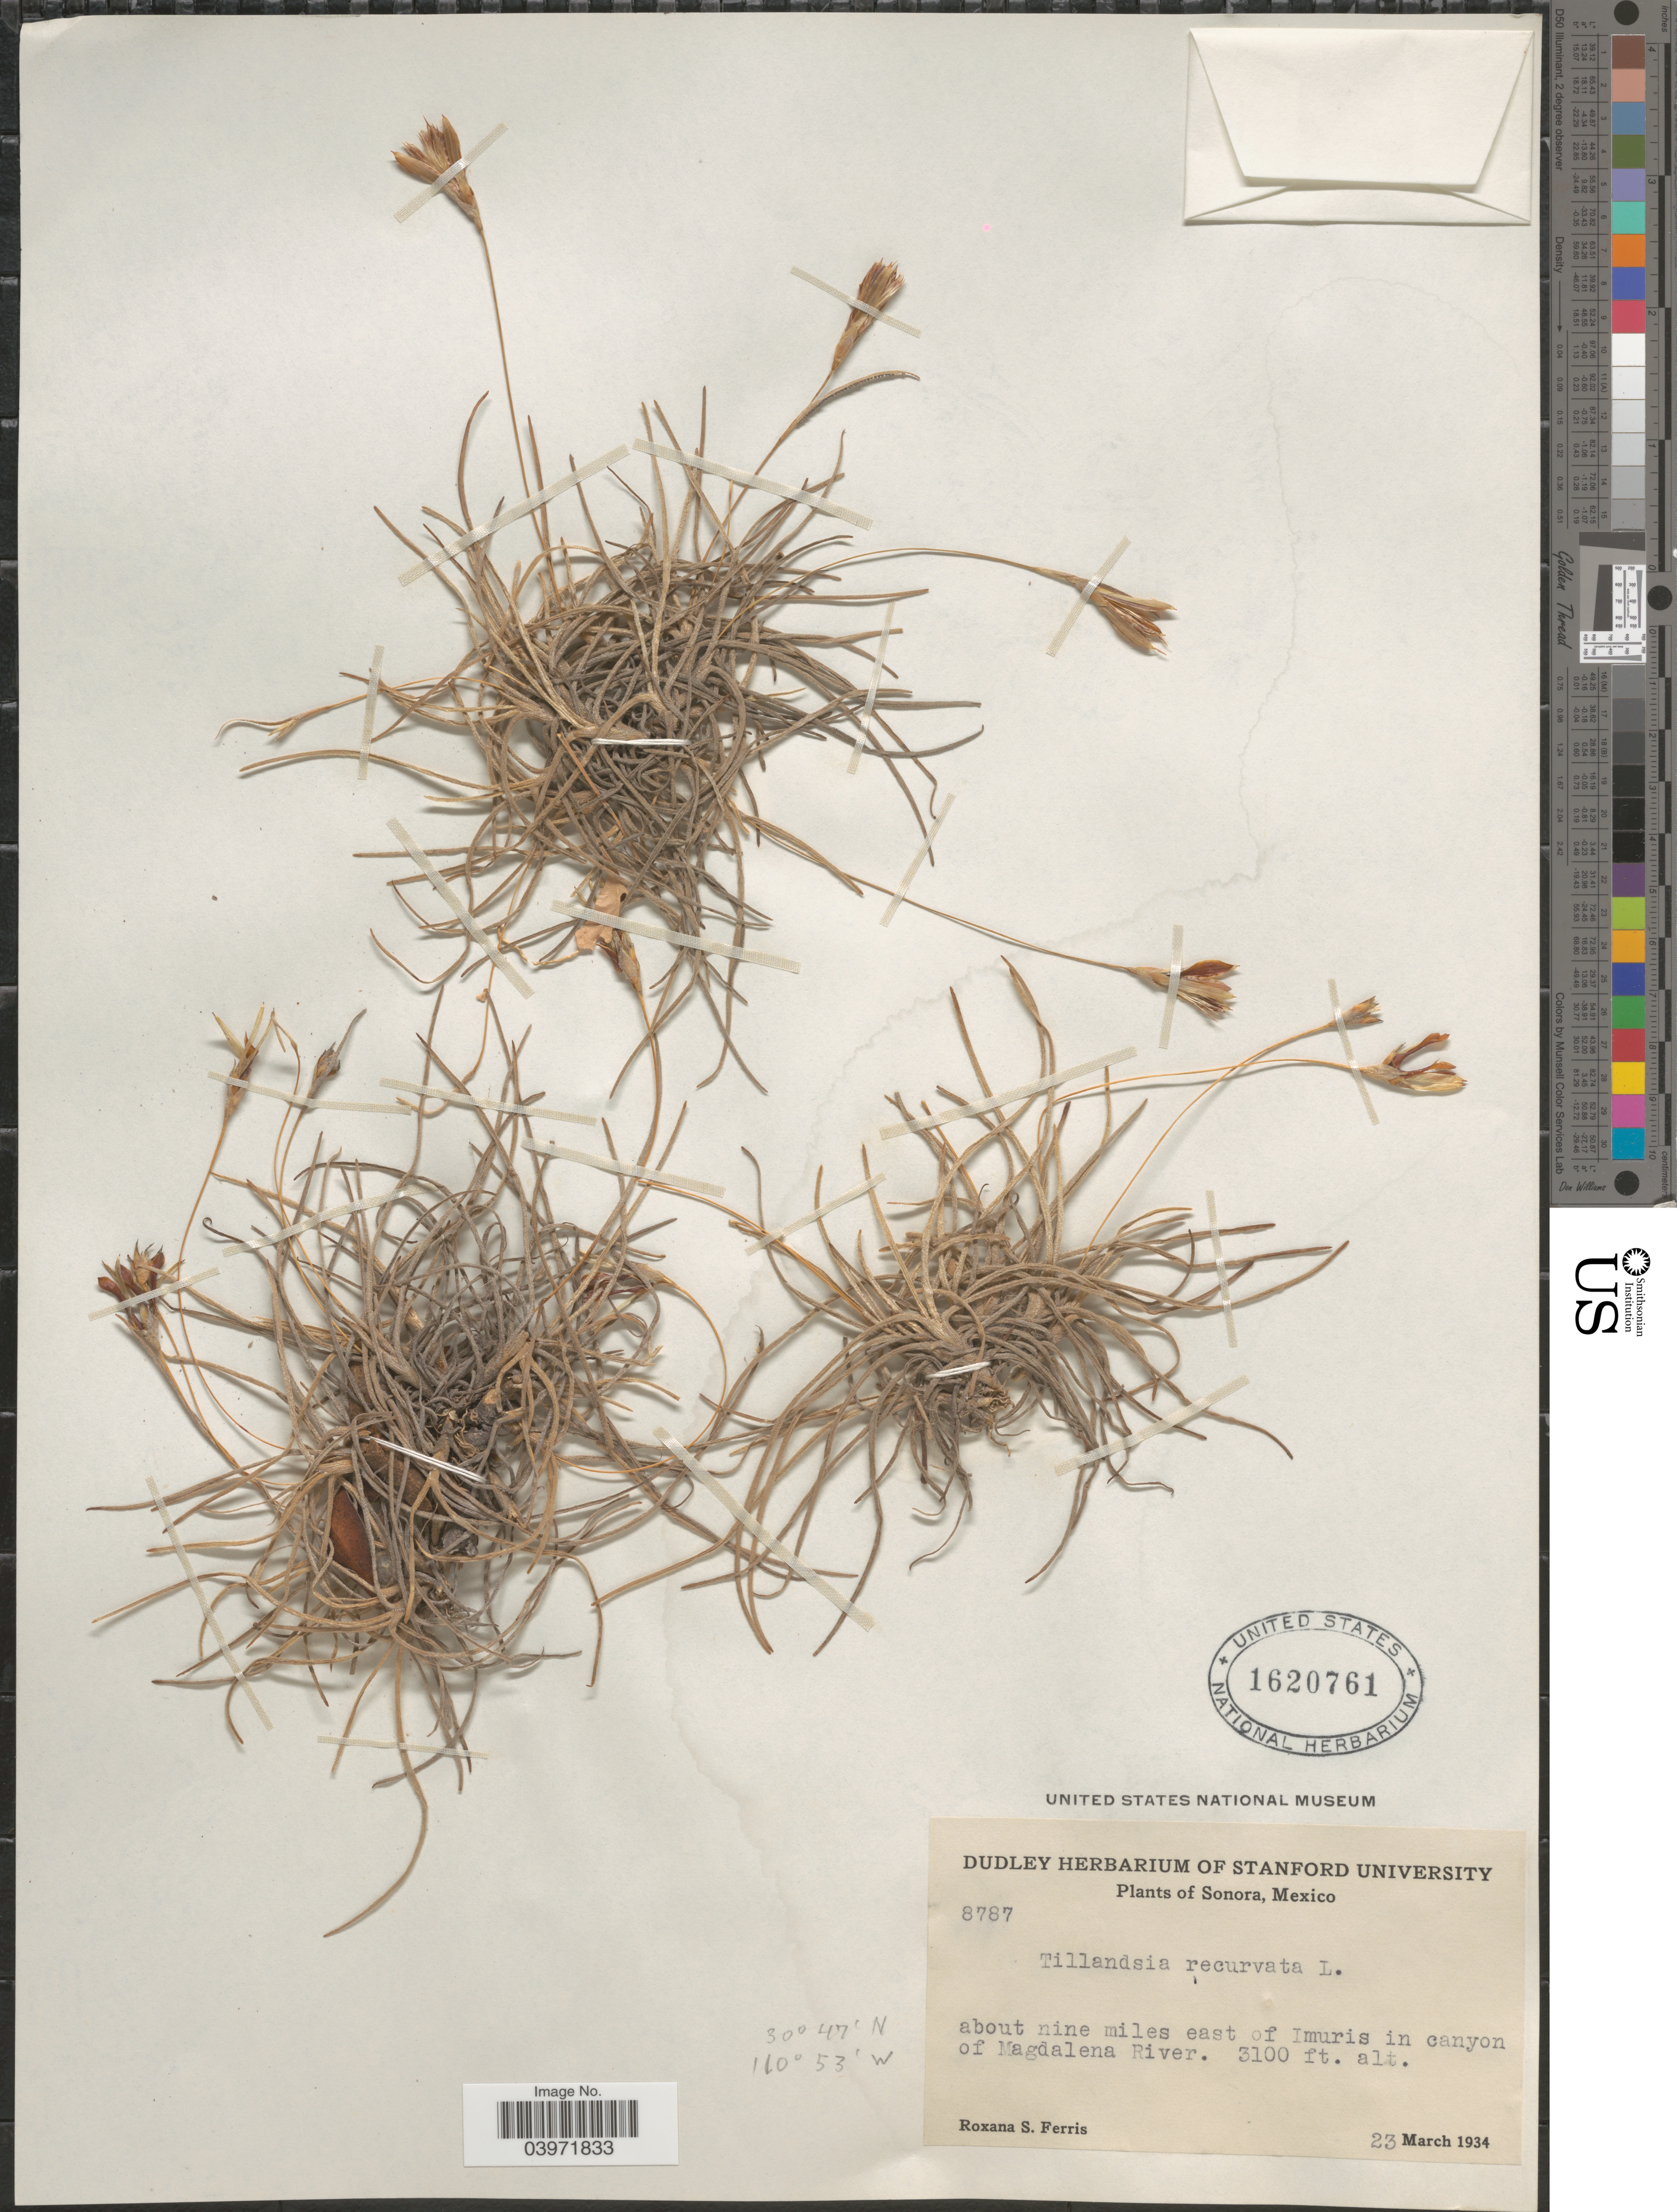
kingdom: Plantae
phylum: Tracheophyta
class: Liliopsida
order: Poales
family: Bromeliaceae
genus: Tillandsia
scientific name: Tillandsia recurvata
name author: L.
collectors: R. S. Ferris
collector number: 8787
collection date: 1934-03-23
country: Mexico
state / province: Sonora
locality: About nine miles east of Imuris in canyon of Magdalena River.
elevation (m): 945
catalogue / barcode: US 1620761